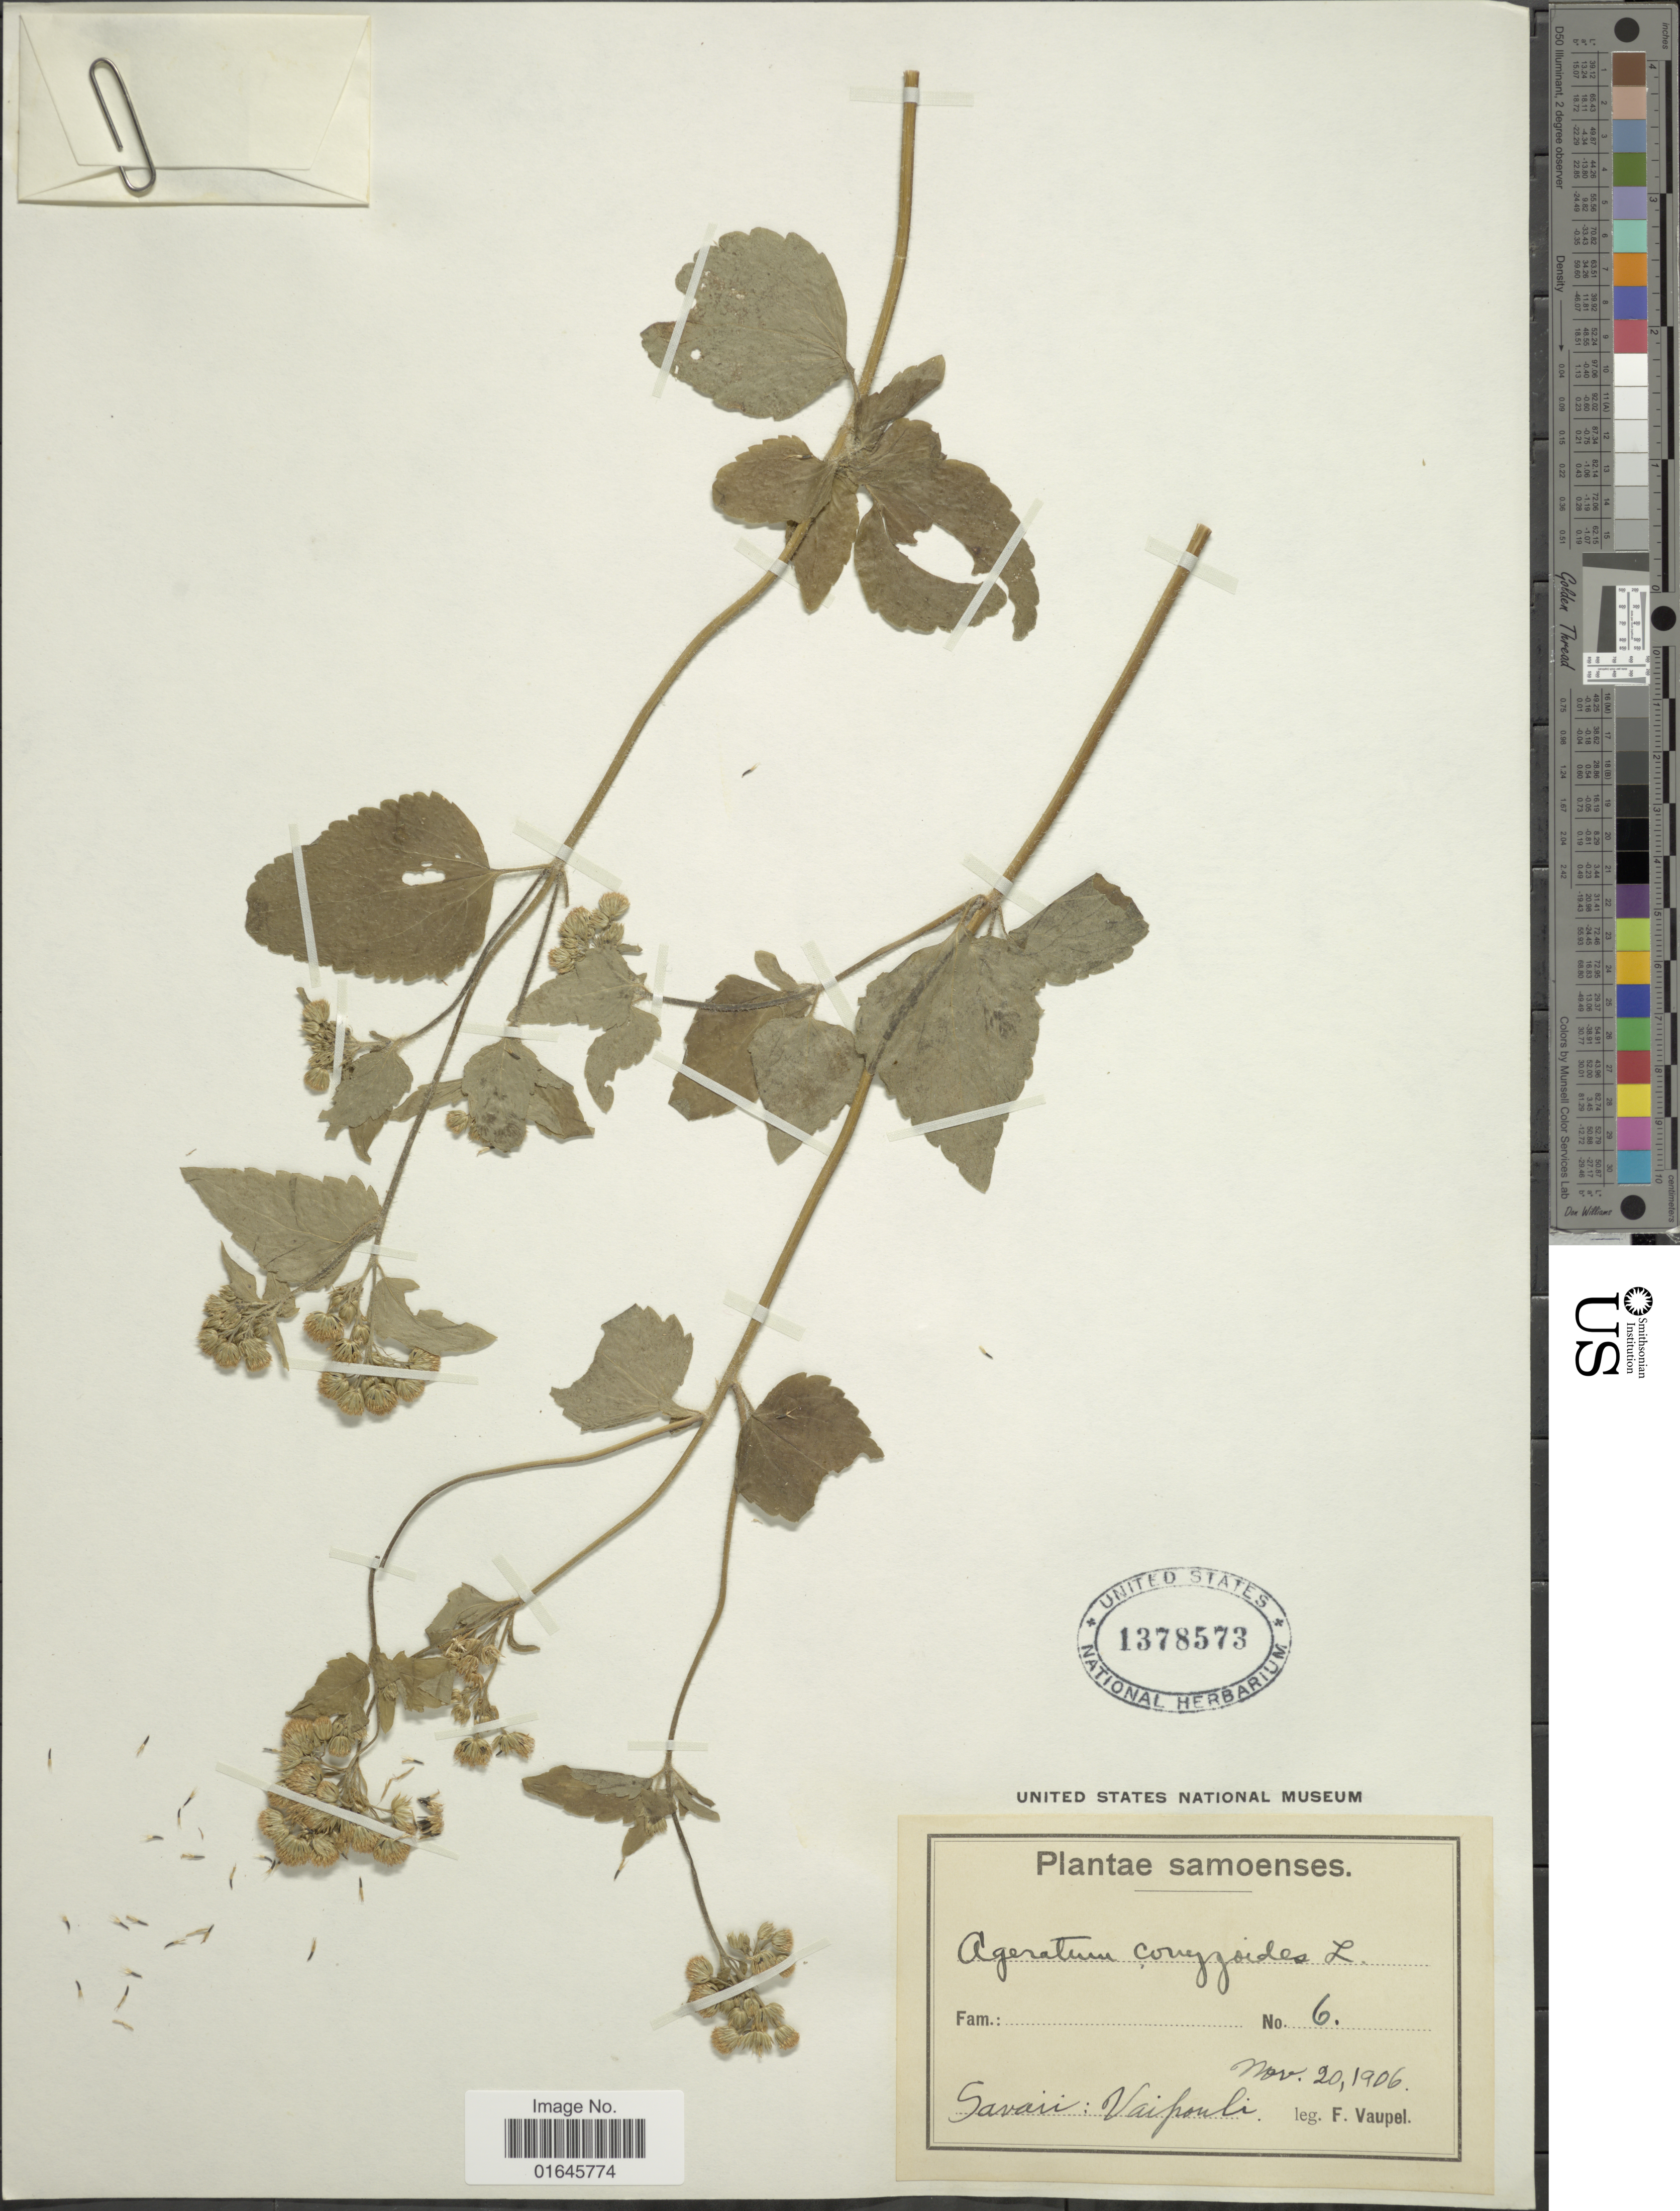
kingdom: Plantae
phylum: Tracheophyta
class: Magnoliopsida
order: Asterales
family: Asteraceae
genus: Ageratum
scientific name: Ageratum conyzoides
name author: L.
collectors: F. Vaupel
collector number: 6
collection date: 1906-11-20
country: Samoa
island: Savai'i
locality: Savaii: Vaipouli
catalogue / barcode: US 1378573